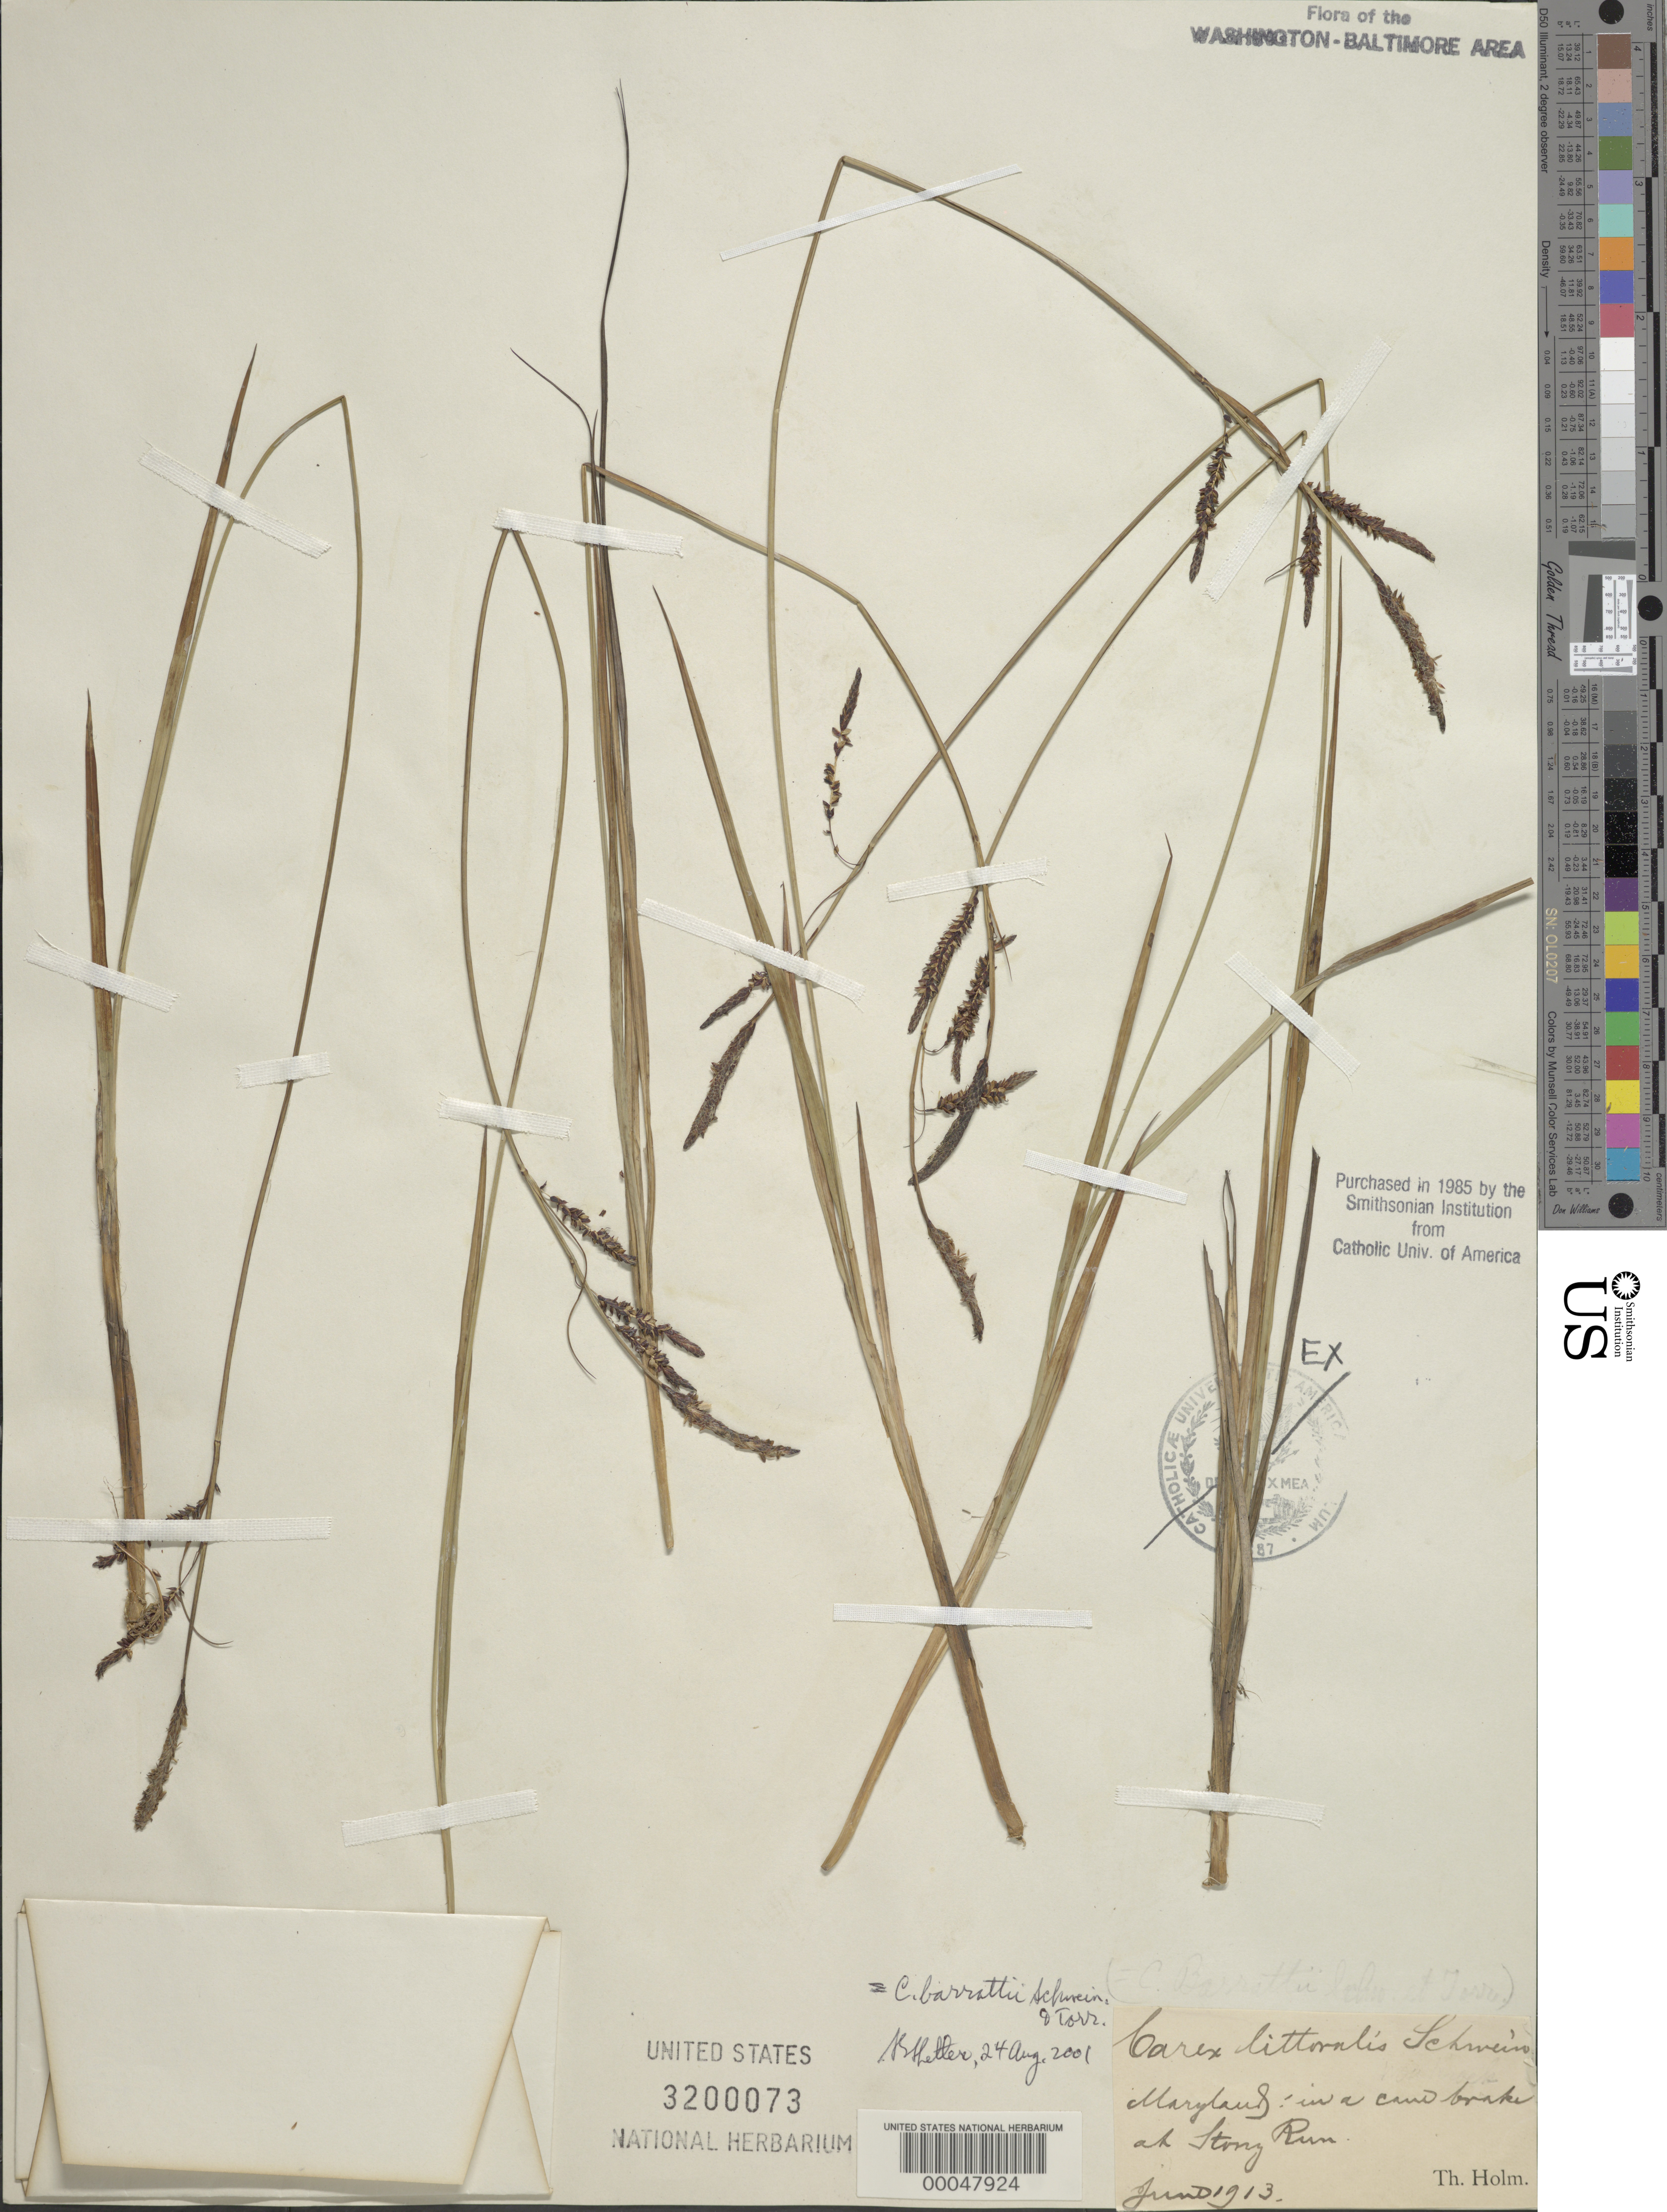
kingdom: Plantae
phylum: Tracheophyta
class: Liliopsida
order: Poales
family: Cyperaceae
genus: Carex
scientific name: Carex barrattii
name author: Torr. ex Schwein.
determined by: Shetler, Stanwyn G., (US), NMNH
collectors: T. Holm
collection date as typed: Jun 1913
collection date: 1913-06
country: United States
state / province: Maryland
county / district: Anne Arundel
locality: Stoney Run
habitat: In a cane-brake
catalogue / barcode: US 3200073